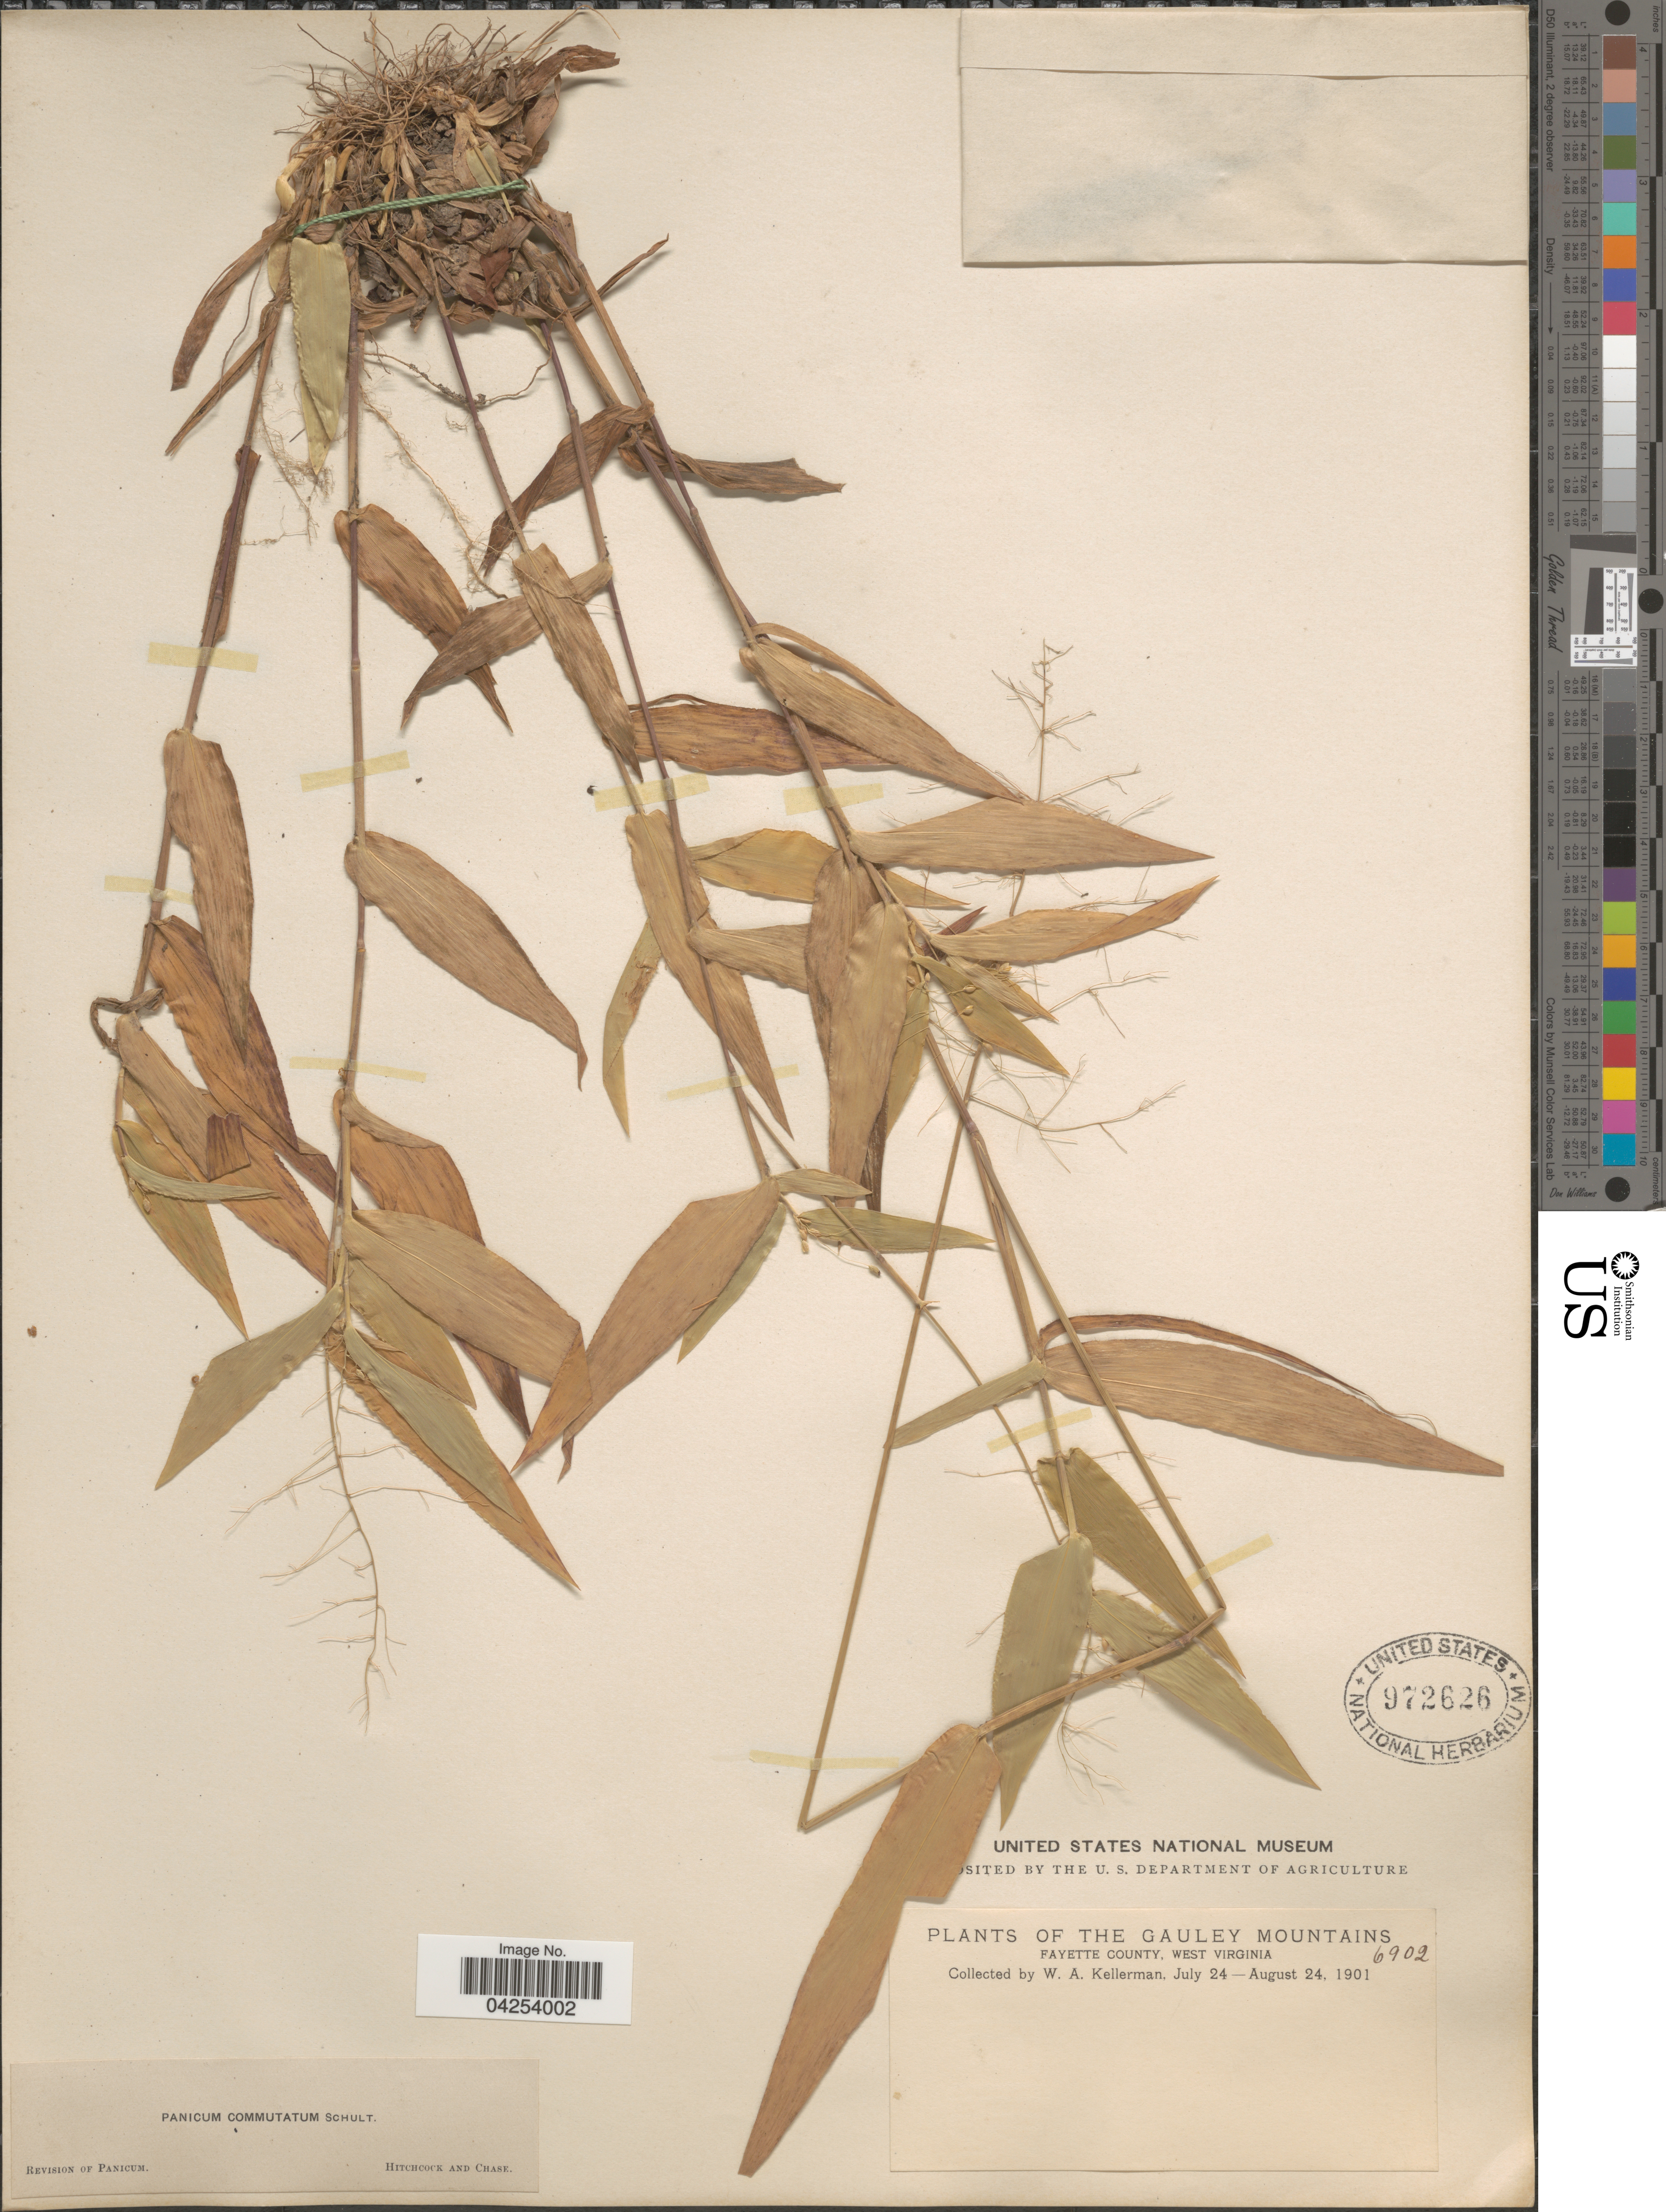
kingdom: Plantae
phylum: Tracheophyta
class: Liliopsida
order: Poales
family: Poaceae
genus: Dichanthelium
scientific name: Dichanthelium commutatum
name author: (Schult.) Gould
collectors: W. Kellerman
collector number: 6902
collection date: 1901-07-24/1901-08-24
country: United States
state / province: West Virginia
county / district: Fayette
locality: Gauley Mountains. Fayette County.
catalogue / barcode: US 972626